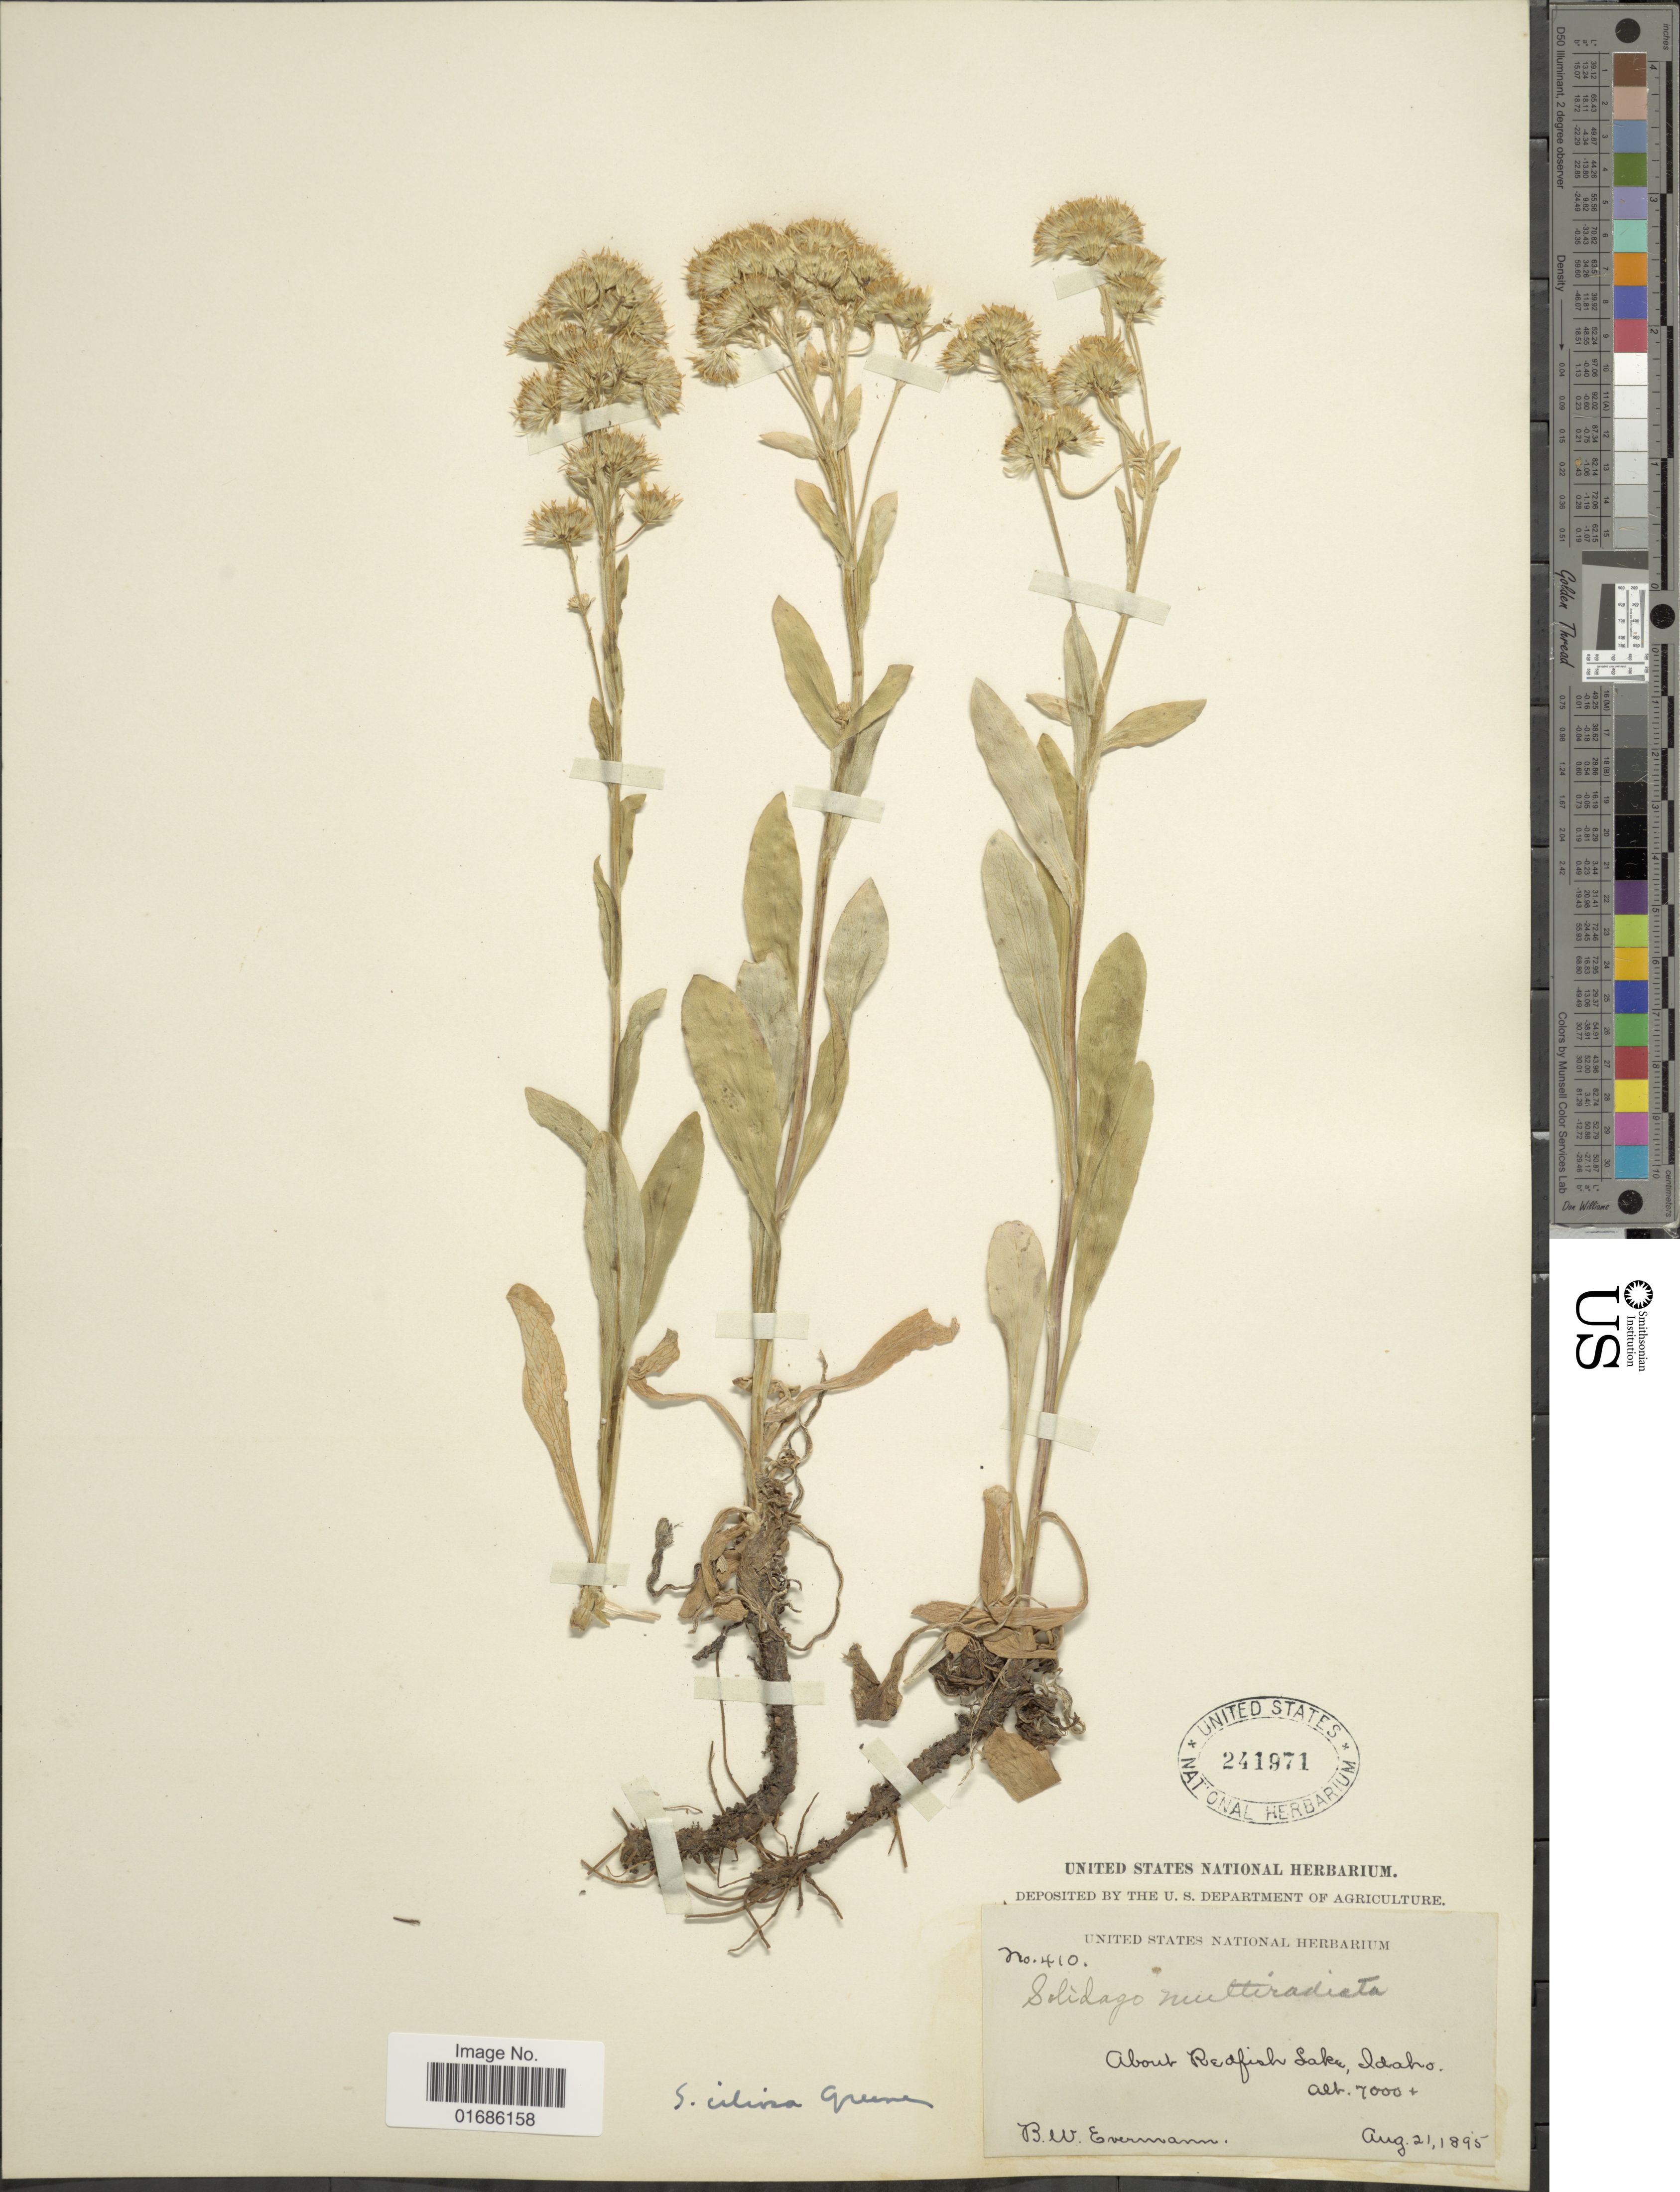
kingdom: Plantae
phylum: Tracheophyta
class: Magnoliopsida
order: Asterales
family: Asteraceae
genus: Solidago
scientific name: Solidago ciliosa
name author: Greene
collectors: B. W. Evermann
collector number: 410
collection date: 1895-08-21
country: United States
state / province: Idaho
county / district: Custer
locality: About Redfish Lake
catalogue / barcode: US 241971